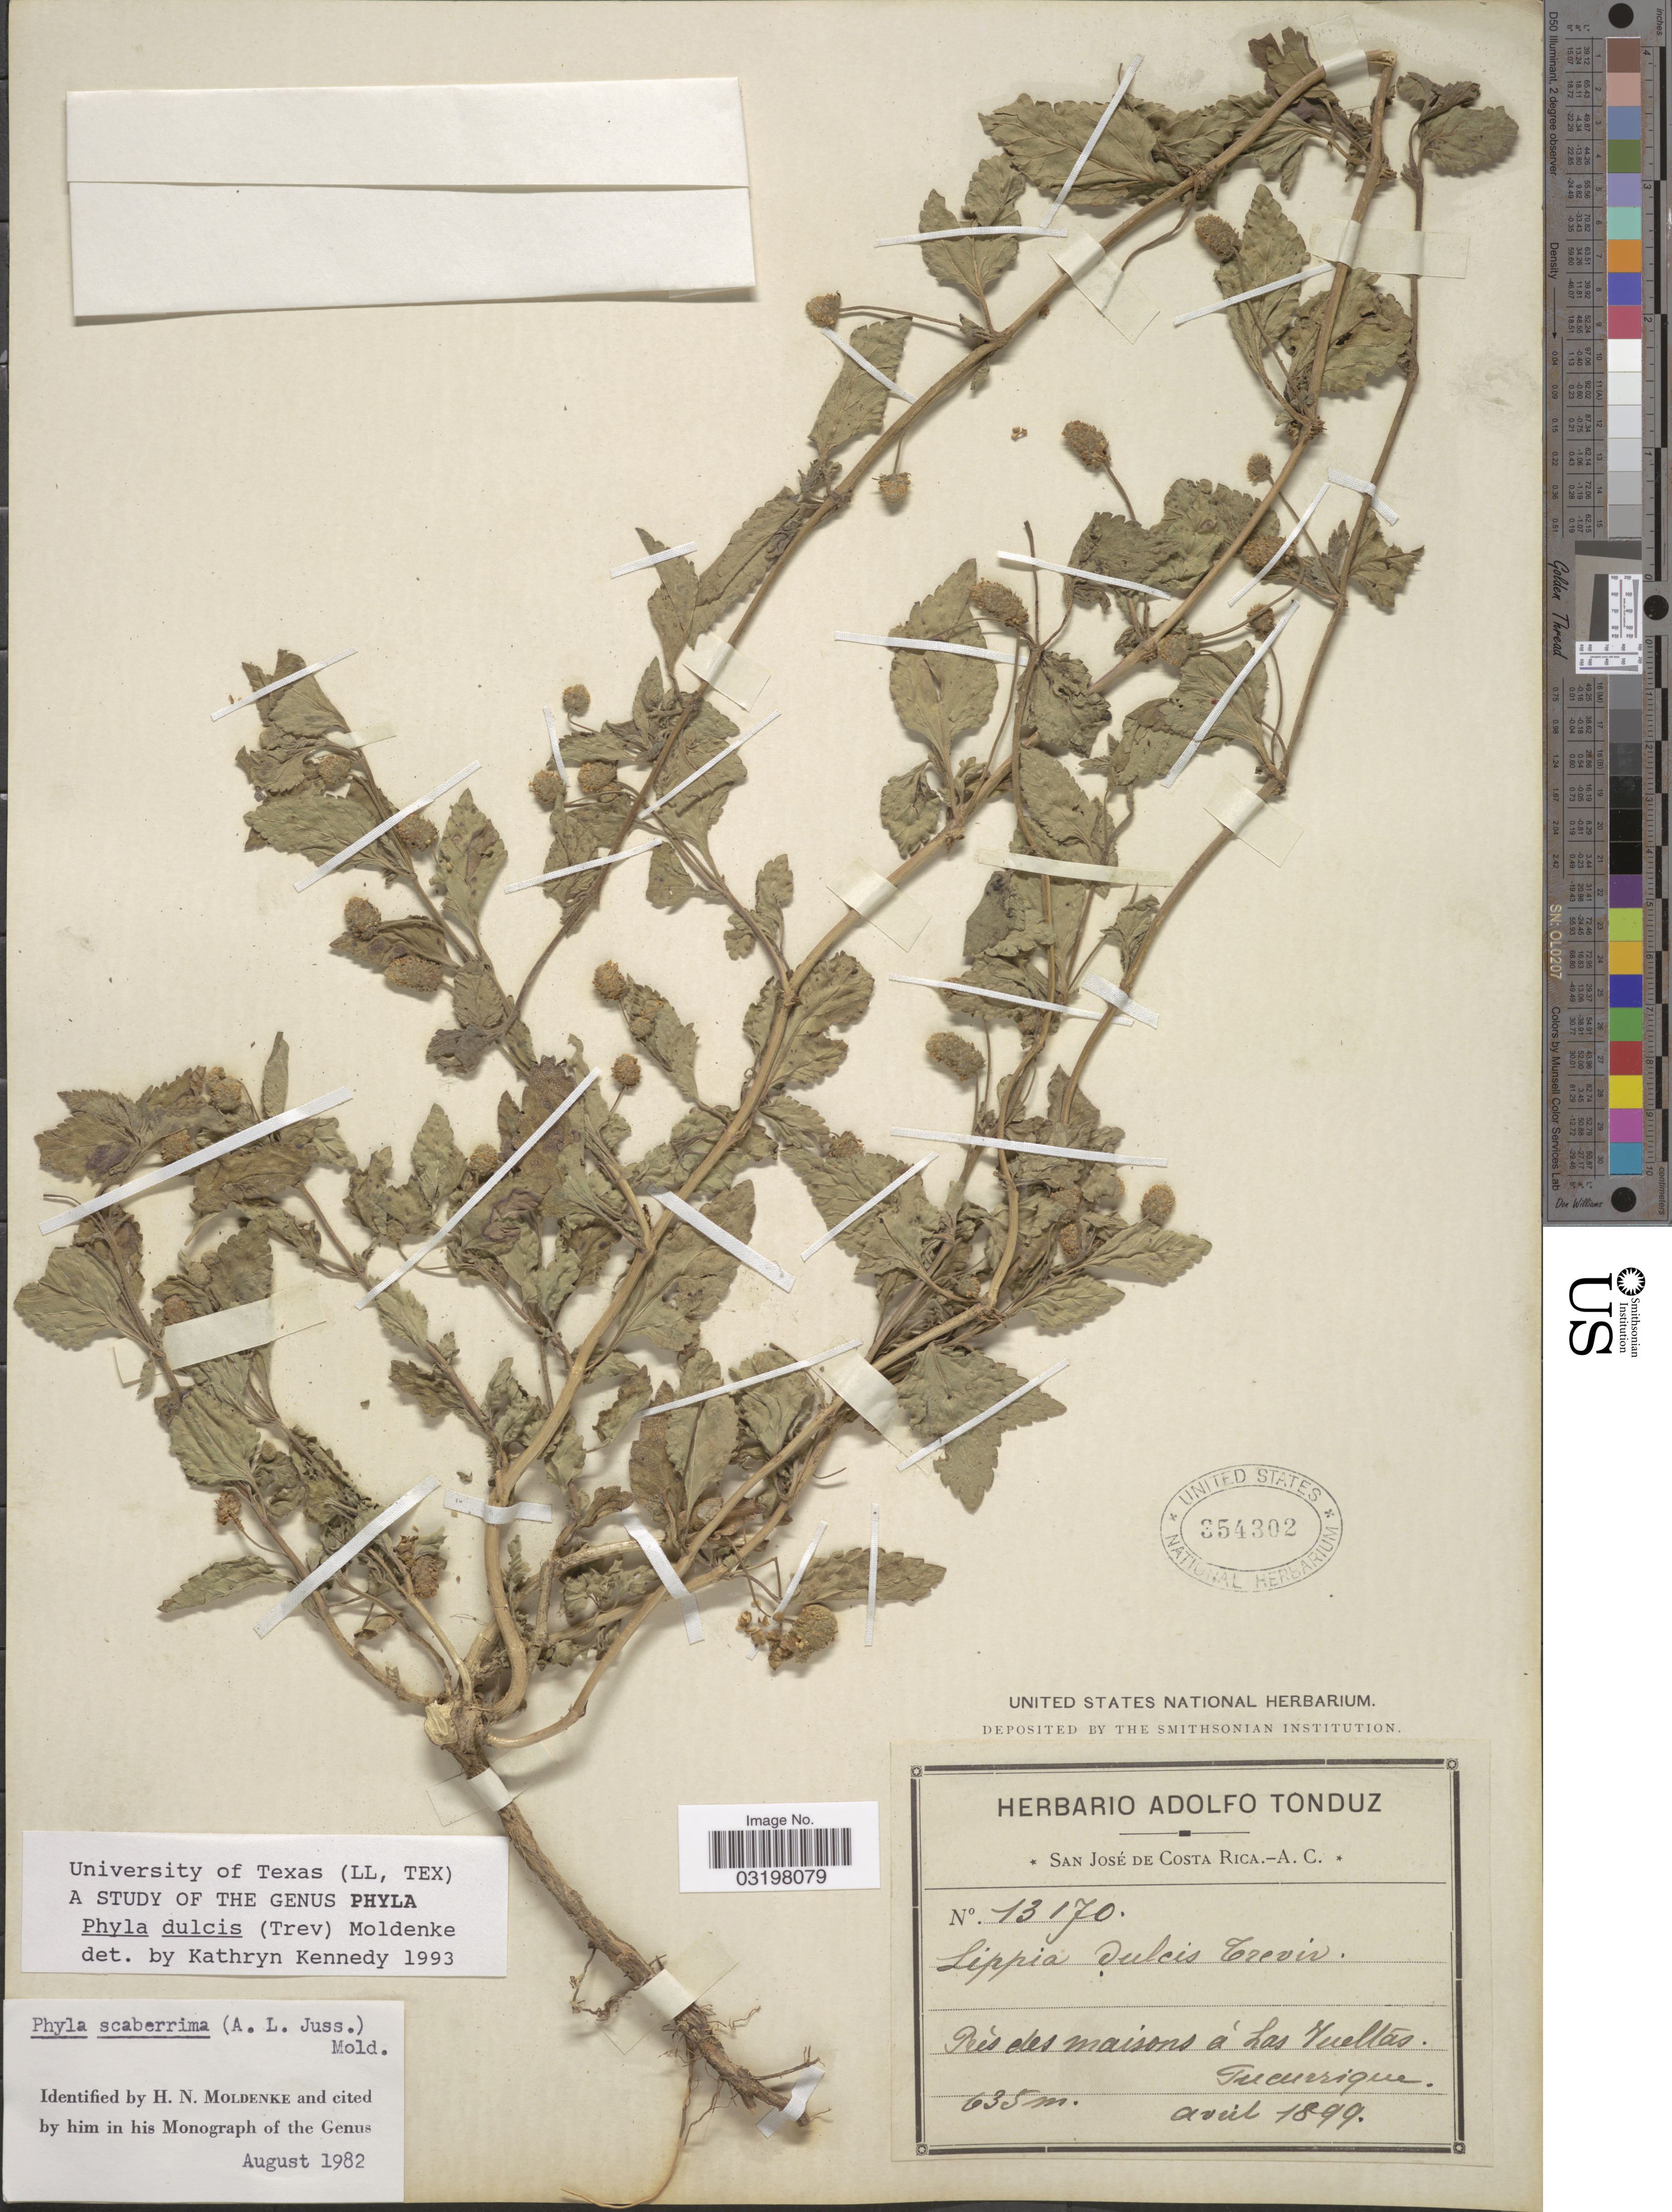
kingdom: Plantae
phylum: Tracheophyta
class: Magnoliopsida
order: Lamiales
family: Verbenaceae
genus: Lippia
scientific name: Lippia dulcis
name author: Trevis.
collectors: ex Herb. Adolfo Tonduz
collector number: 13170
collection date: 1899-04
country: Costa Rica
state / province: San José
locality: Pres des maisons á Las Vueltas. Tucurrique.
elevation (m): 635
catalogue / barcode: US 354302